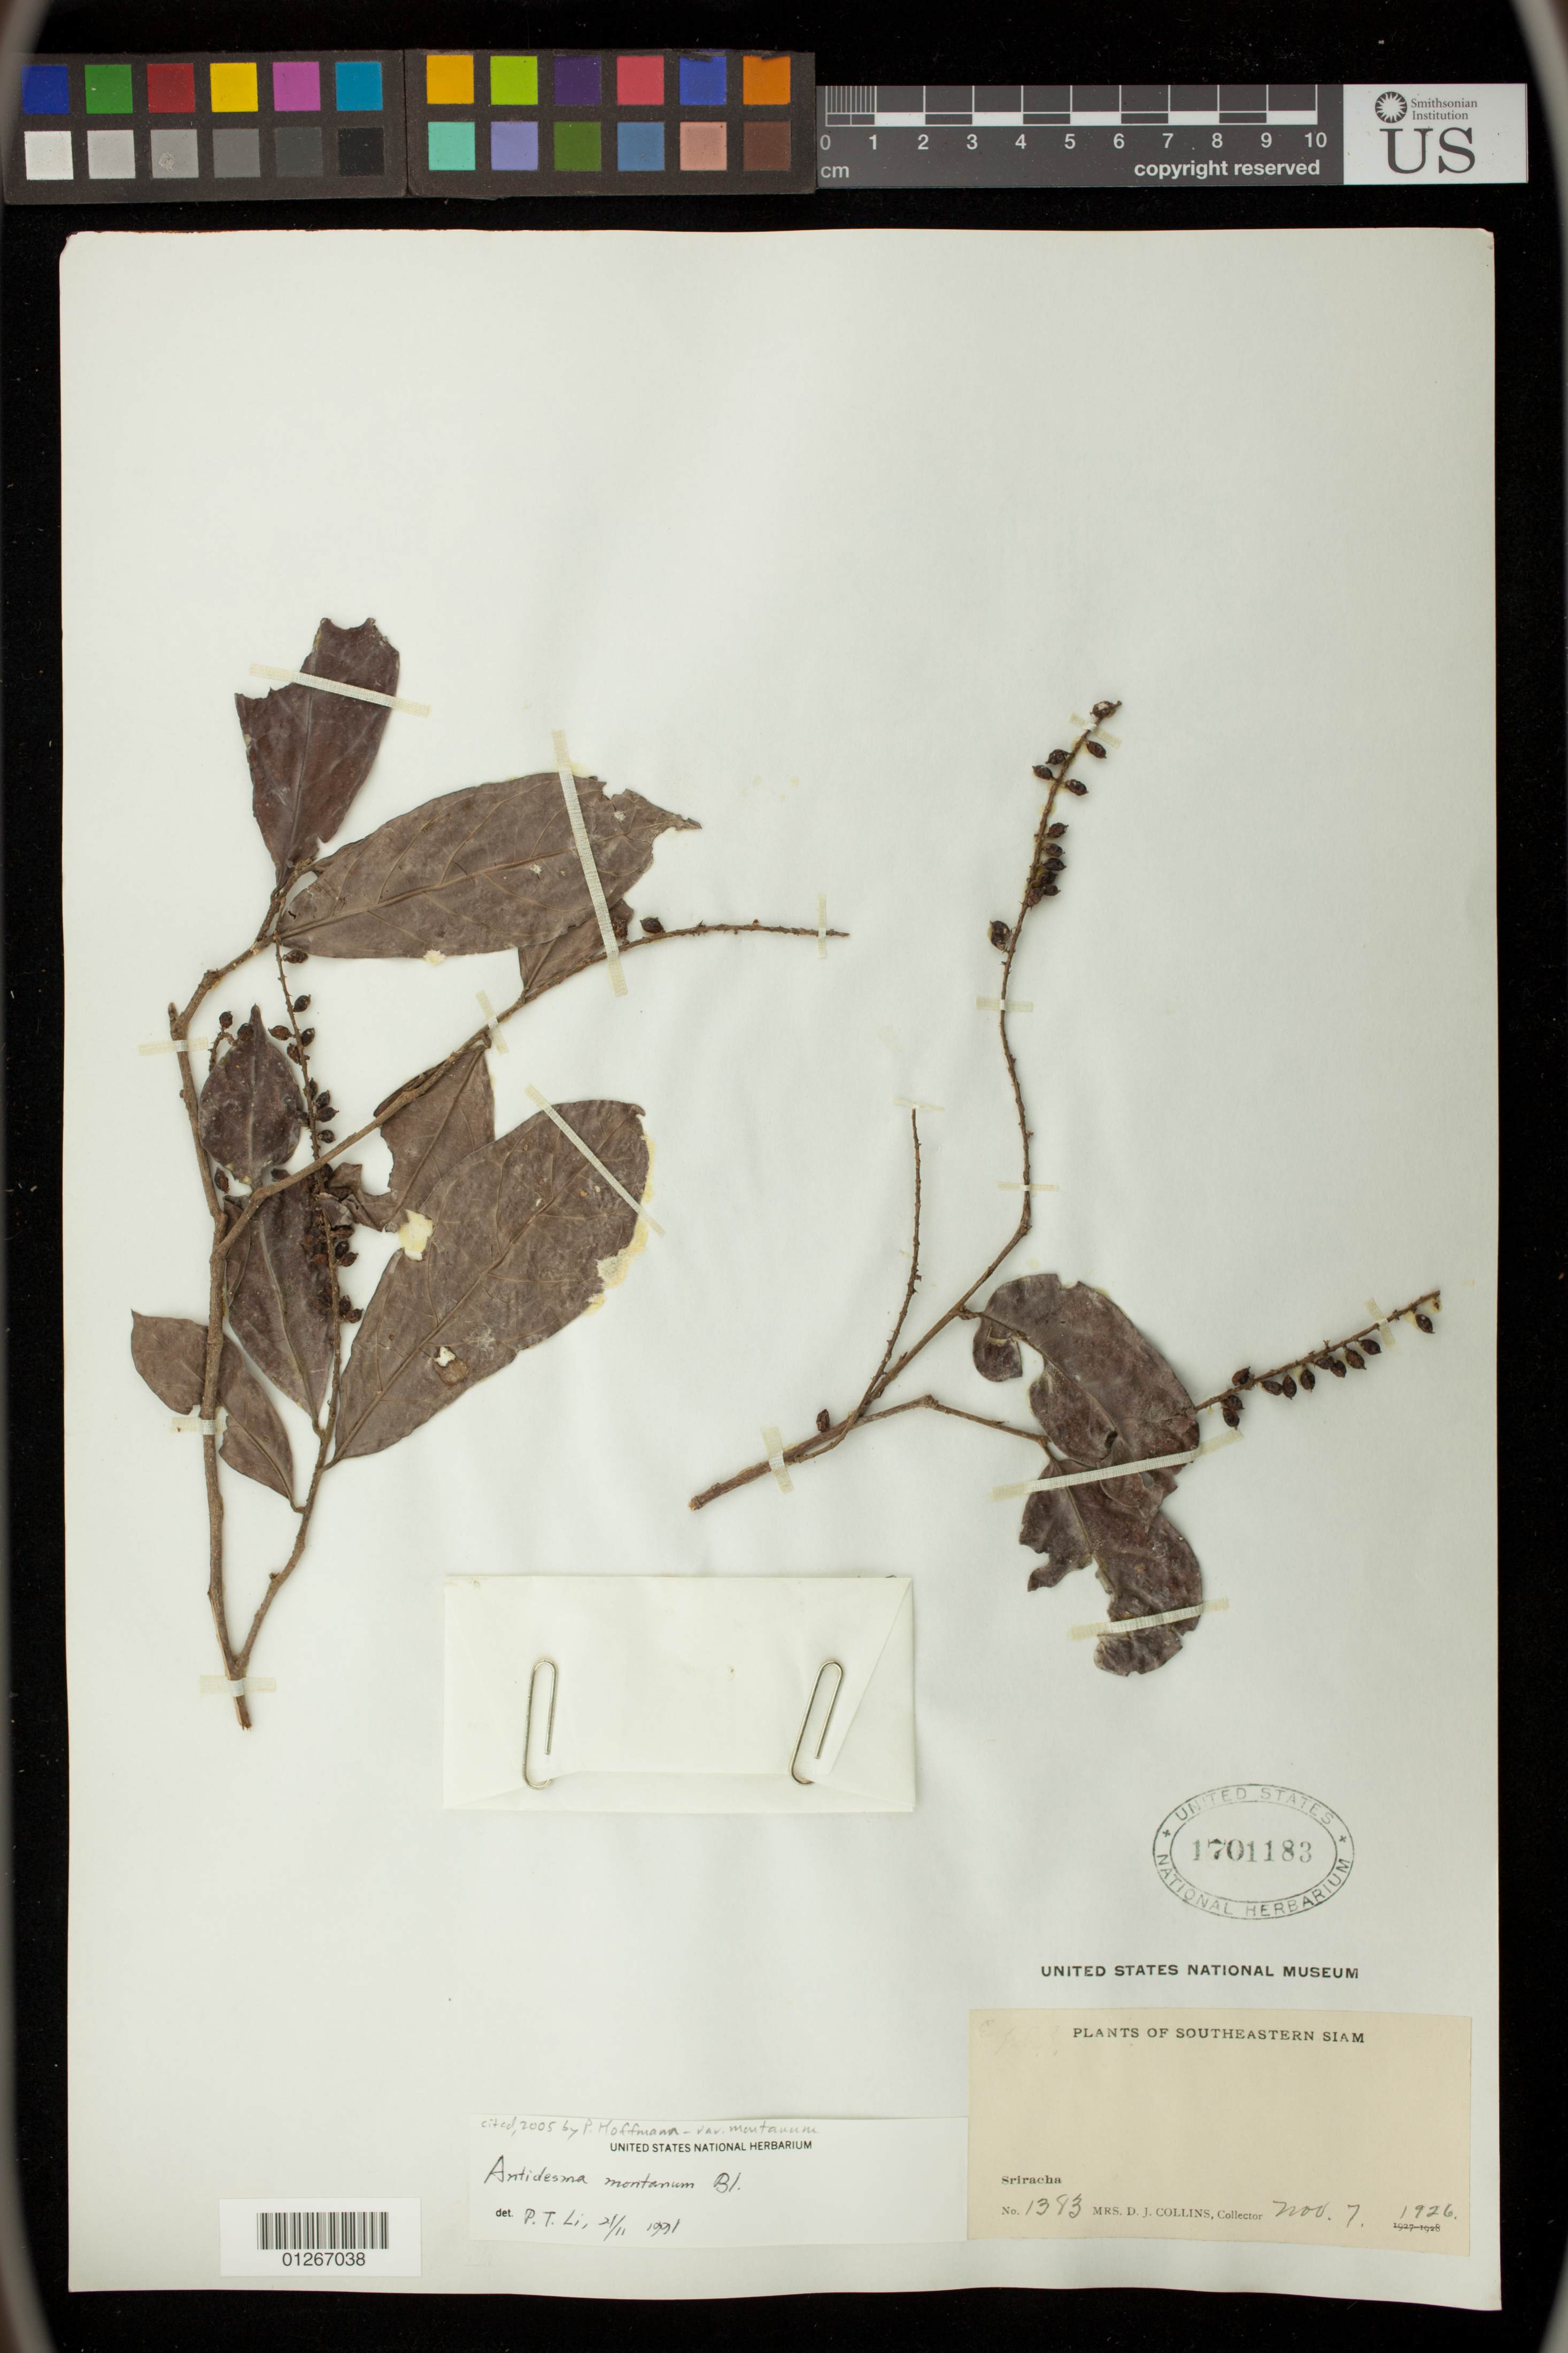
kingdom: Plantae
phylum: Tracheophyta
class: Magnoliopsida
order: Malpighiales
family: Phyllanthaceae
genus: Antidesma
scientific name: Antidesma montanum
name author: Blume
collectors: Mrs. D. J. Collins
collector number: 1383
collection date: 1926-11-07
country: Thailand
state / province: Chon Buri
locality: Sriracha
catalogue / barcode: US 1701183